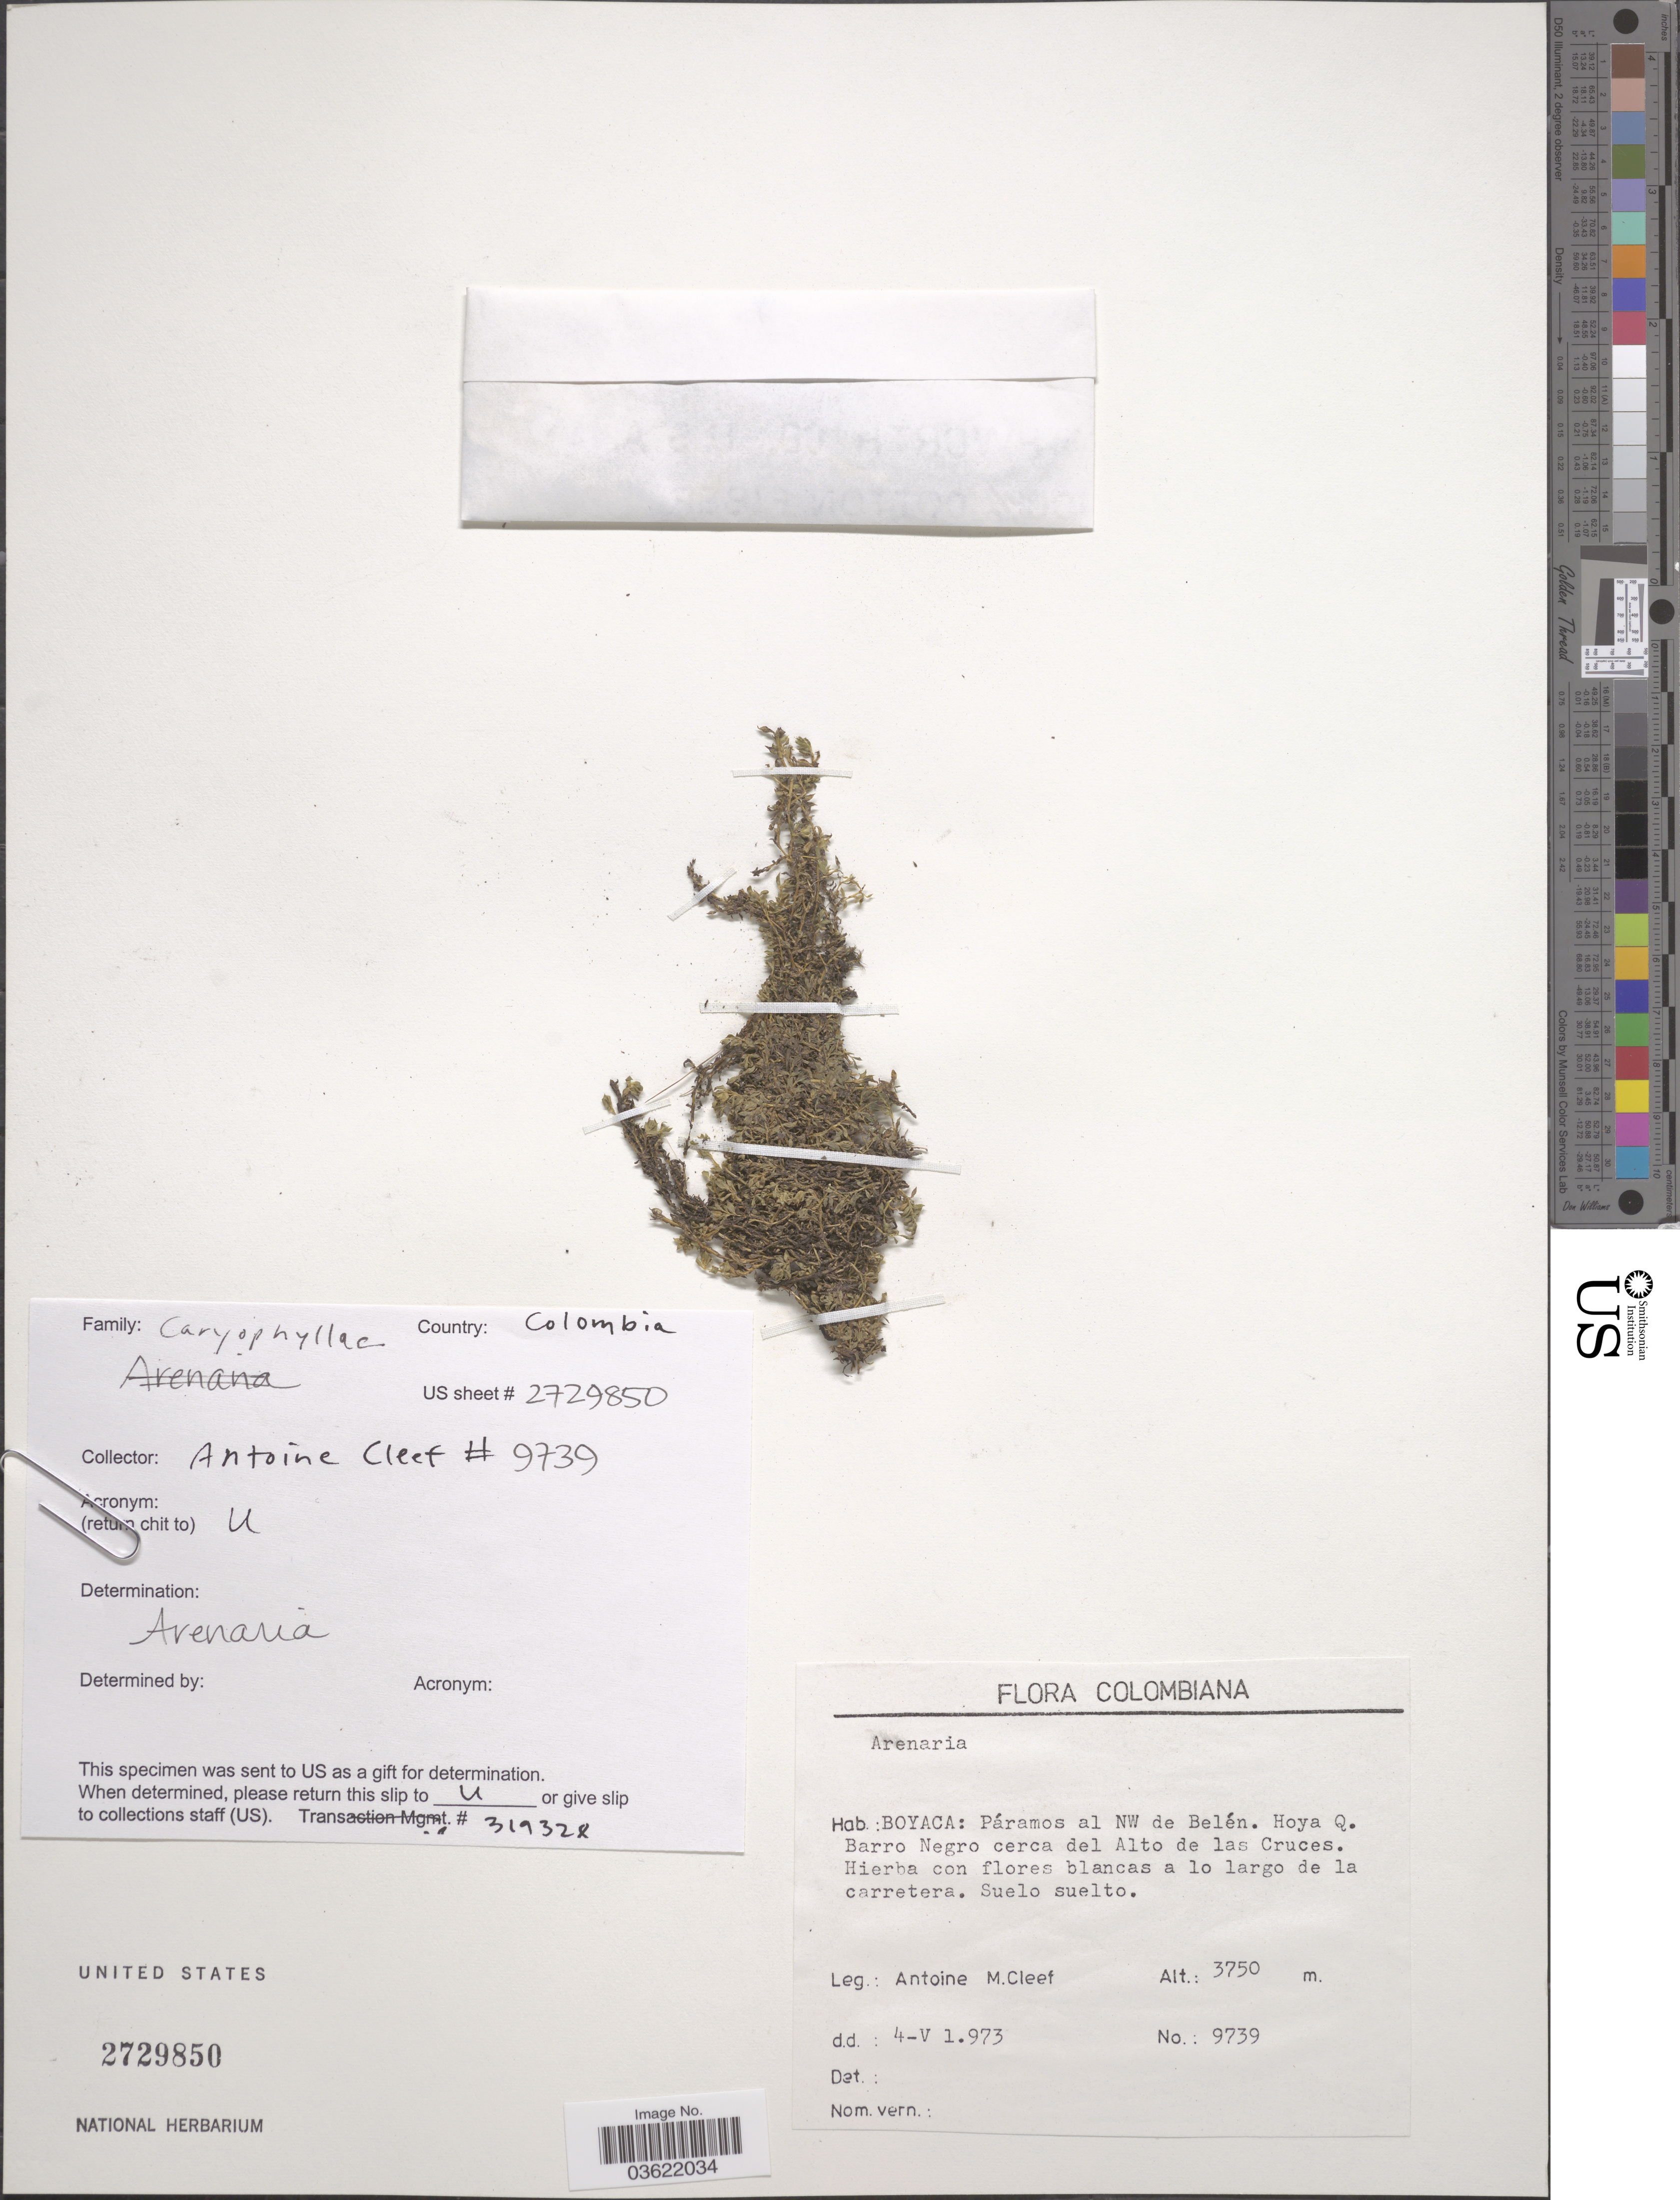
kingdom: Plantae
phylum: Tracheophyta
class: Magnoliopsida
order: Caryophyllales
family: Caryophyllaceae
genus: Arenaria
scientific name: Arenaria sp.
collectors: A. M. Cleef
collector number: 9739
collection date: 1973-05-04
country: Colombia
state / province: Boyacá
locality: Páramos al NW de Belén. hoya Q. Barro Negro cerca del Alto de las Cruces.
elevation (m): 3750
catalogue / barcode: US 2729850